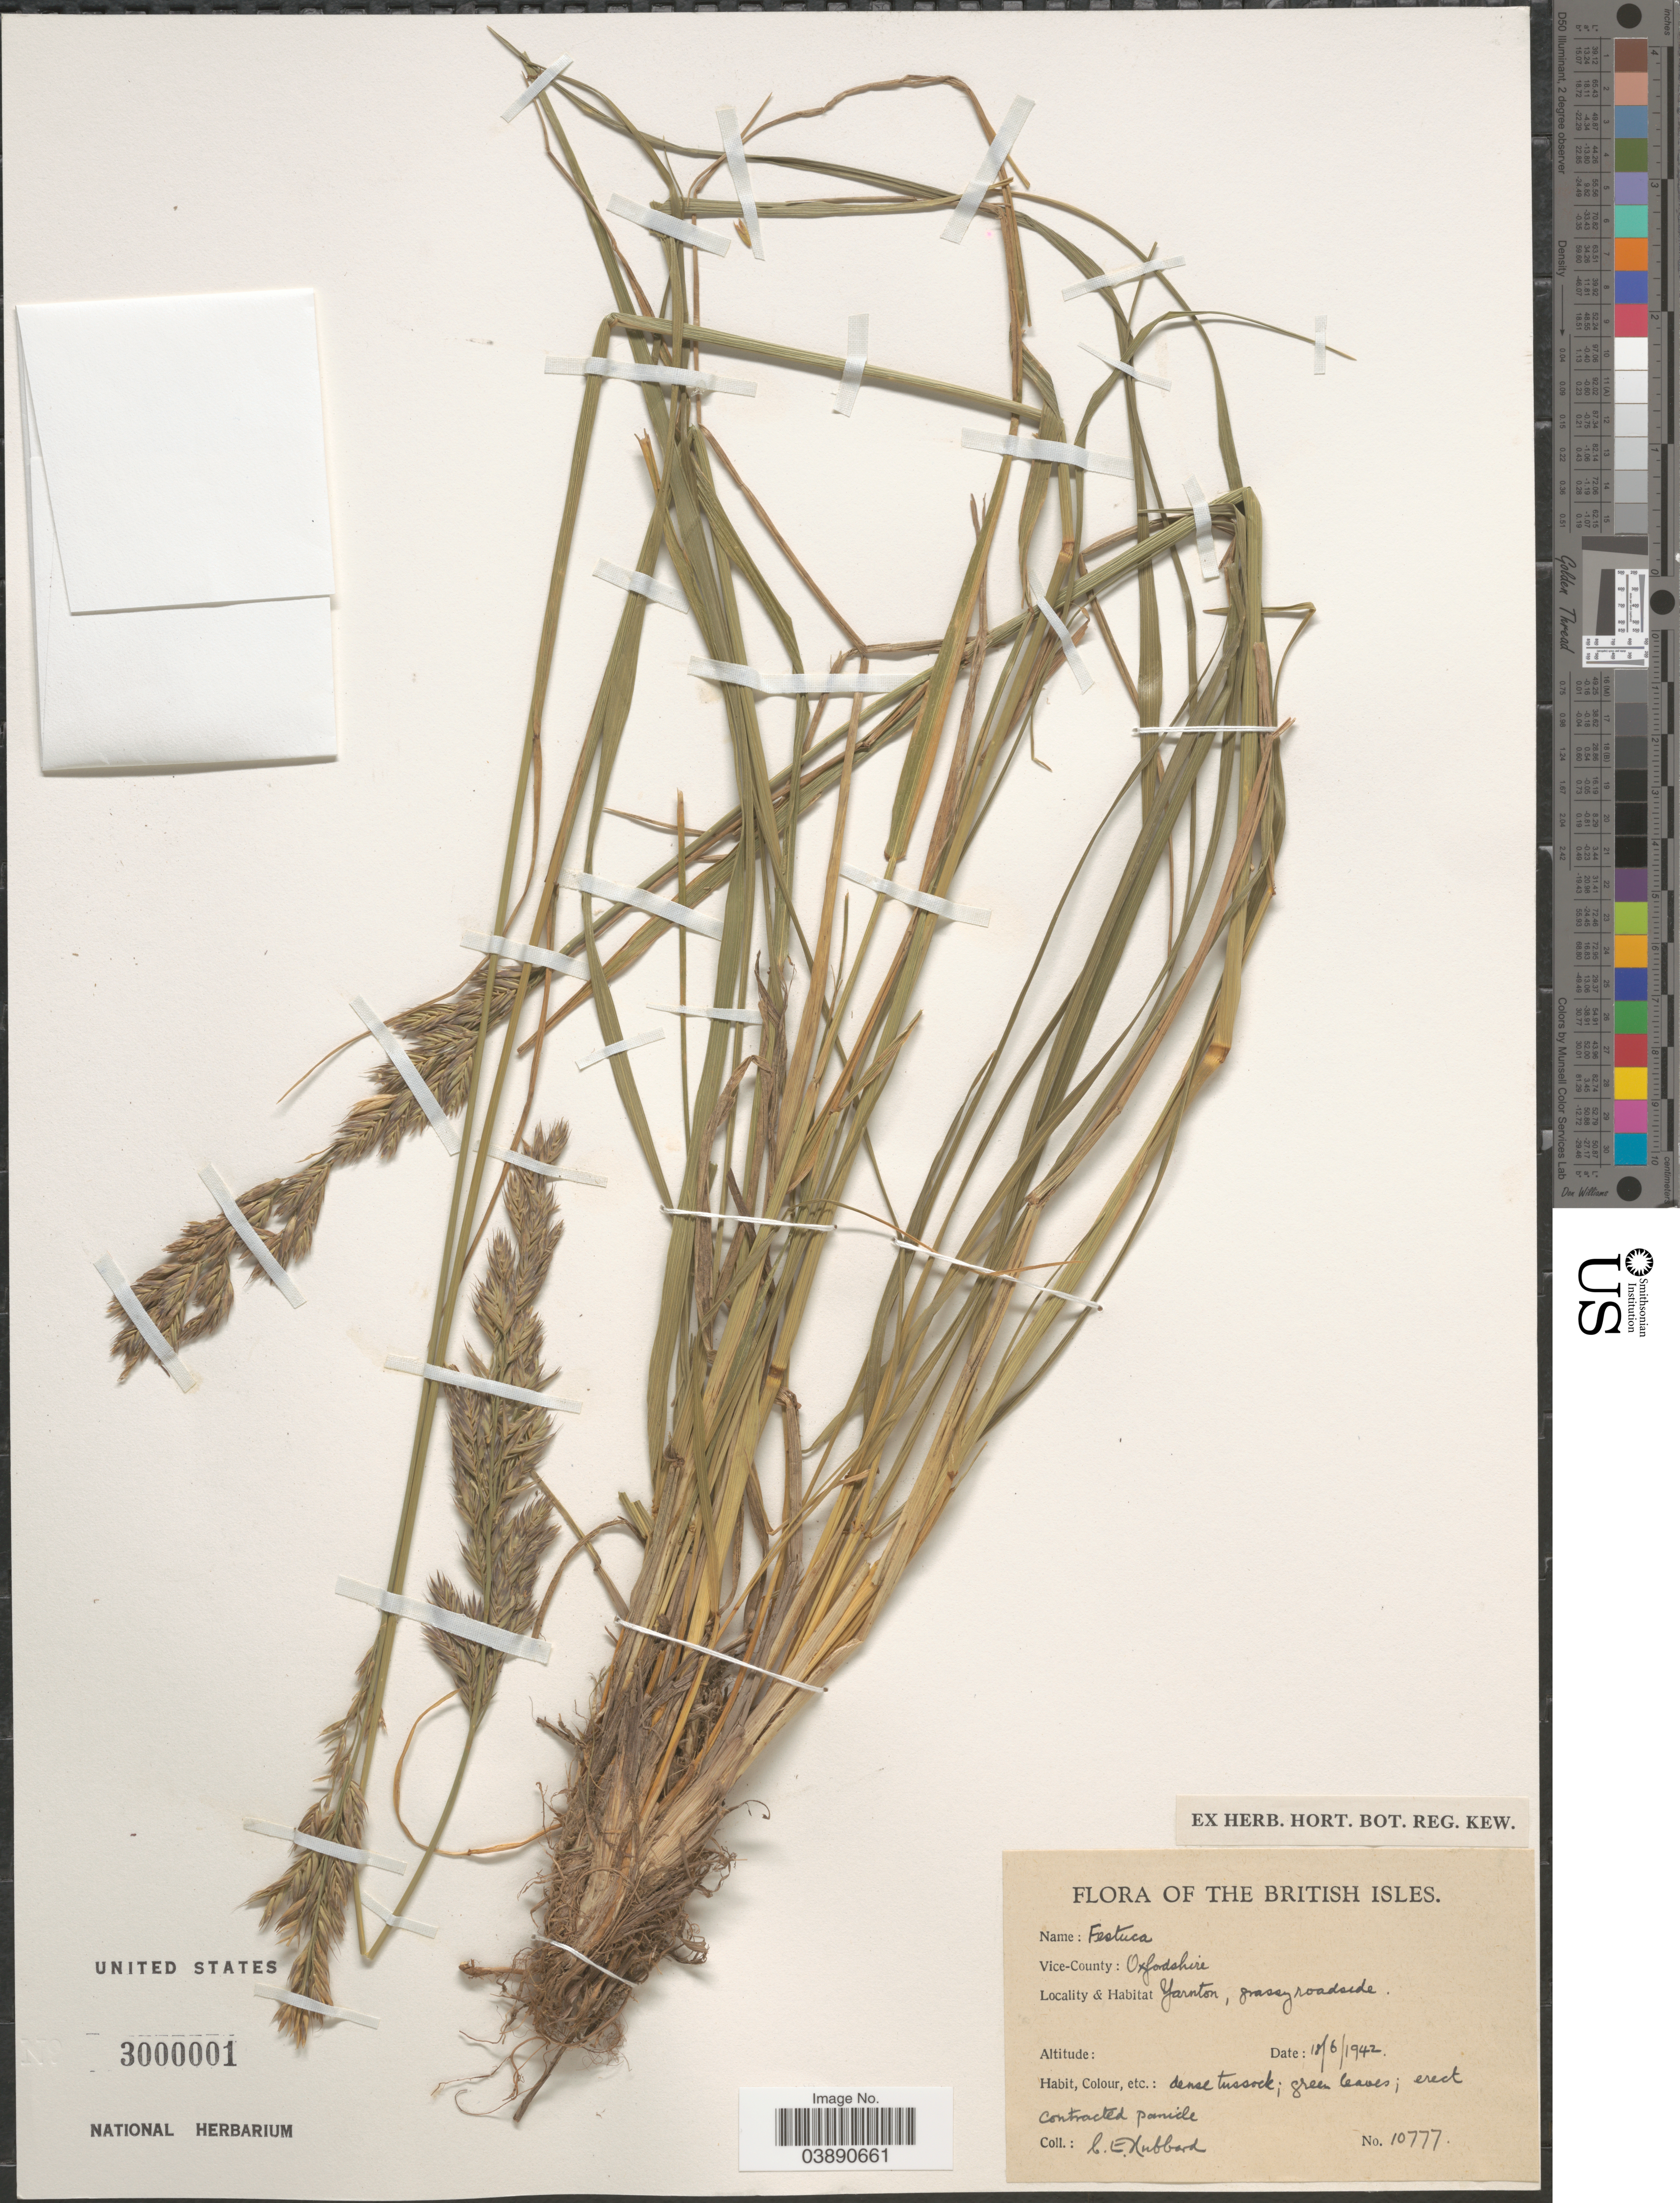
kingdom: Plantae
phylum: Tracheophyta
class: Liliopsida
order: Poales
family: Poaceae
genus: Festuca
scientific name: Festuca sp.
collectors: C. E. Hubbard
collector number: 10777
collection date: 1942-06-18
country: United Kingdom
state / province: England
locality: British Isles. Vice-County: Oxfordshire. Yarnton, grassy roadside.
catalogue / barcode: US 3000001